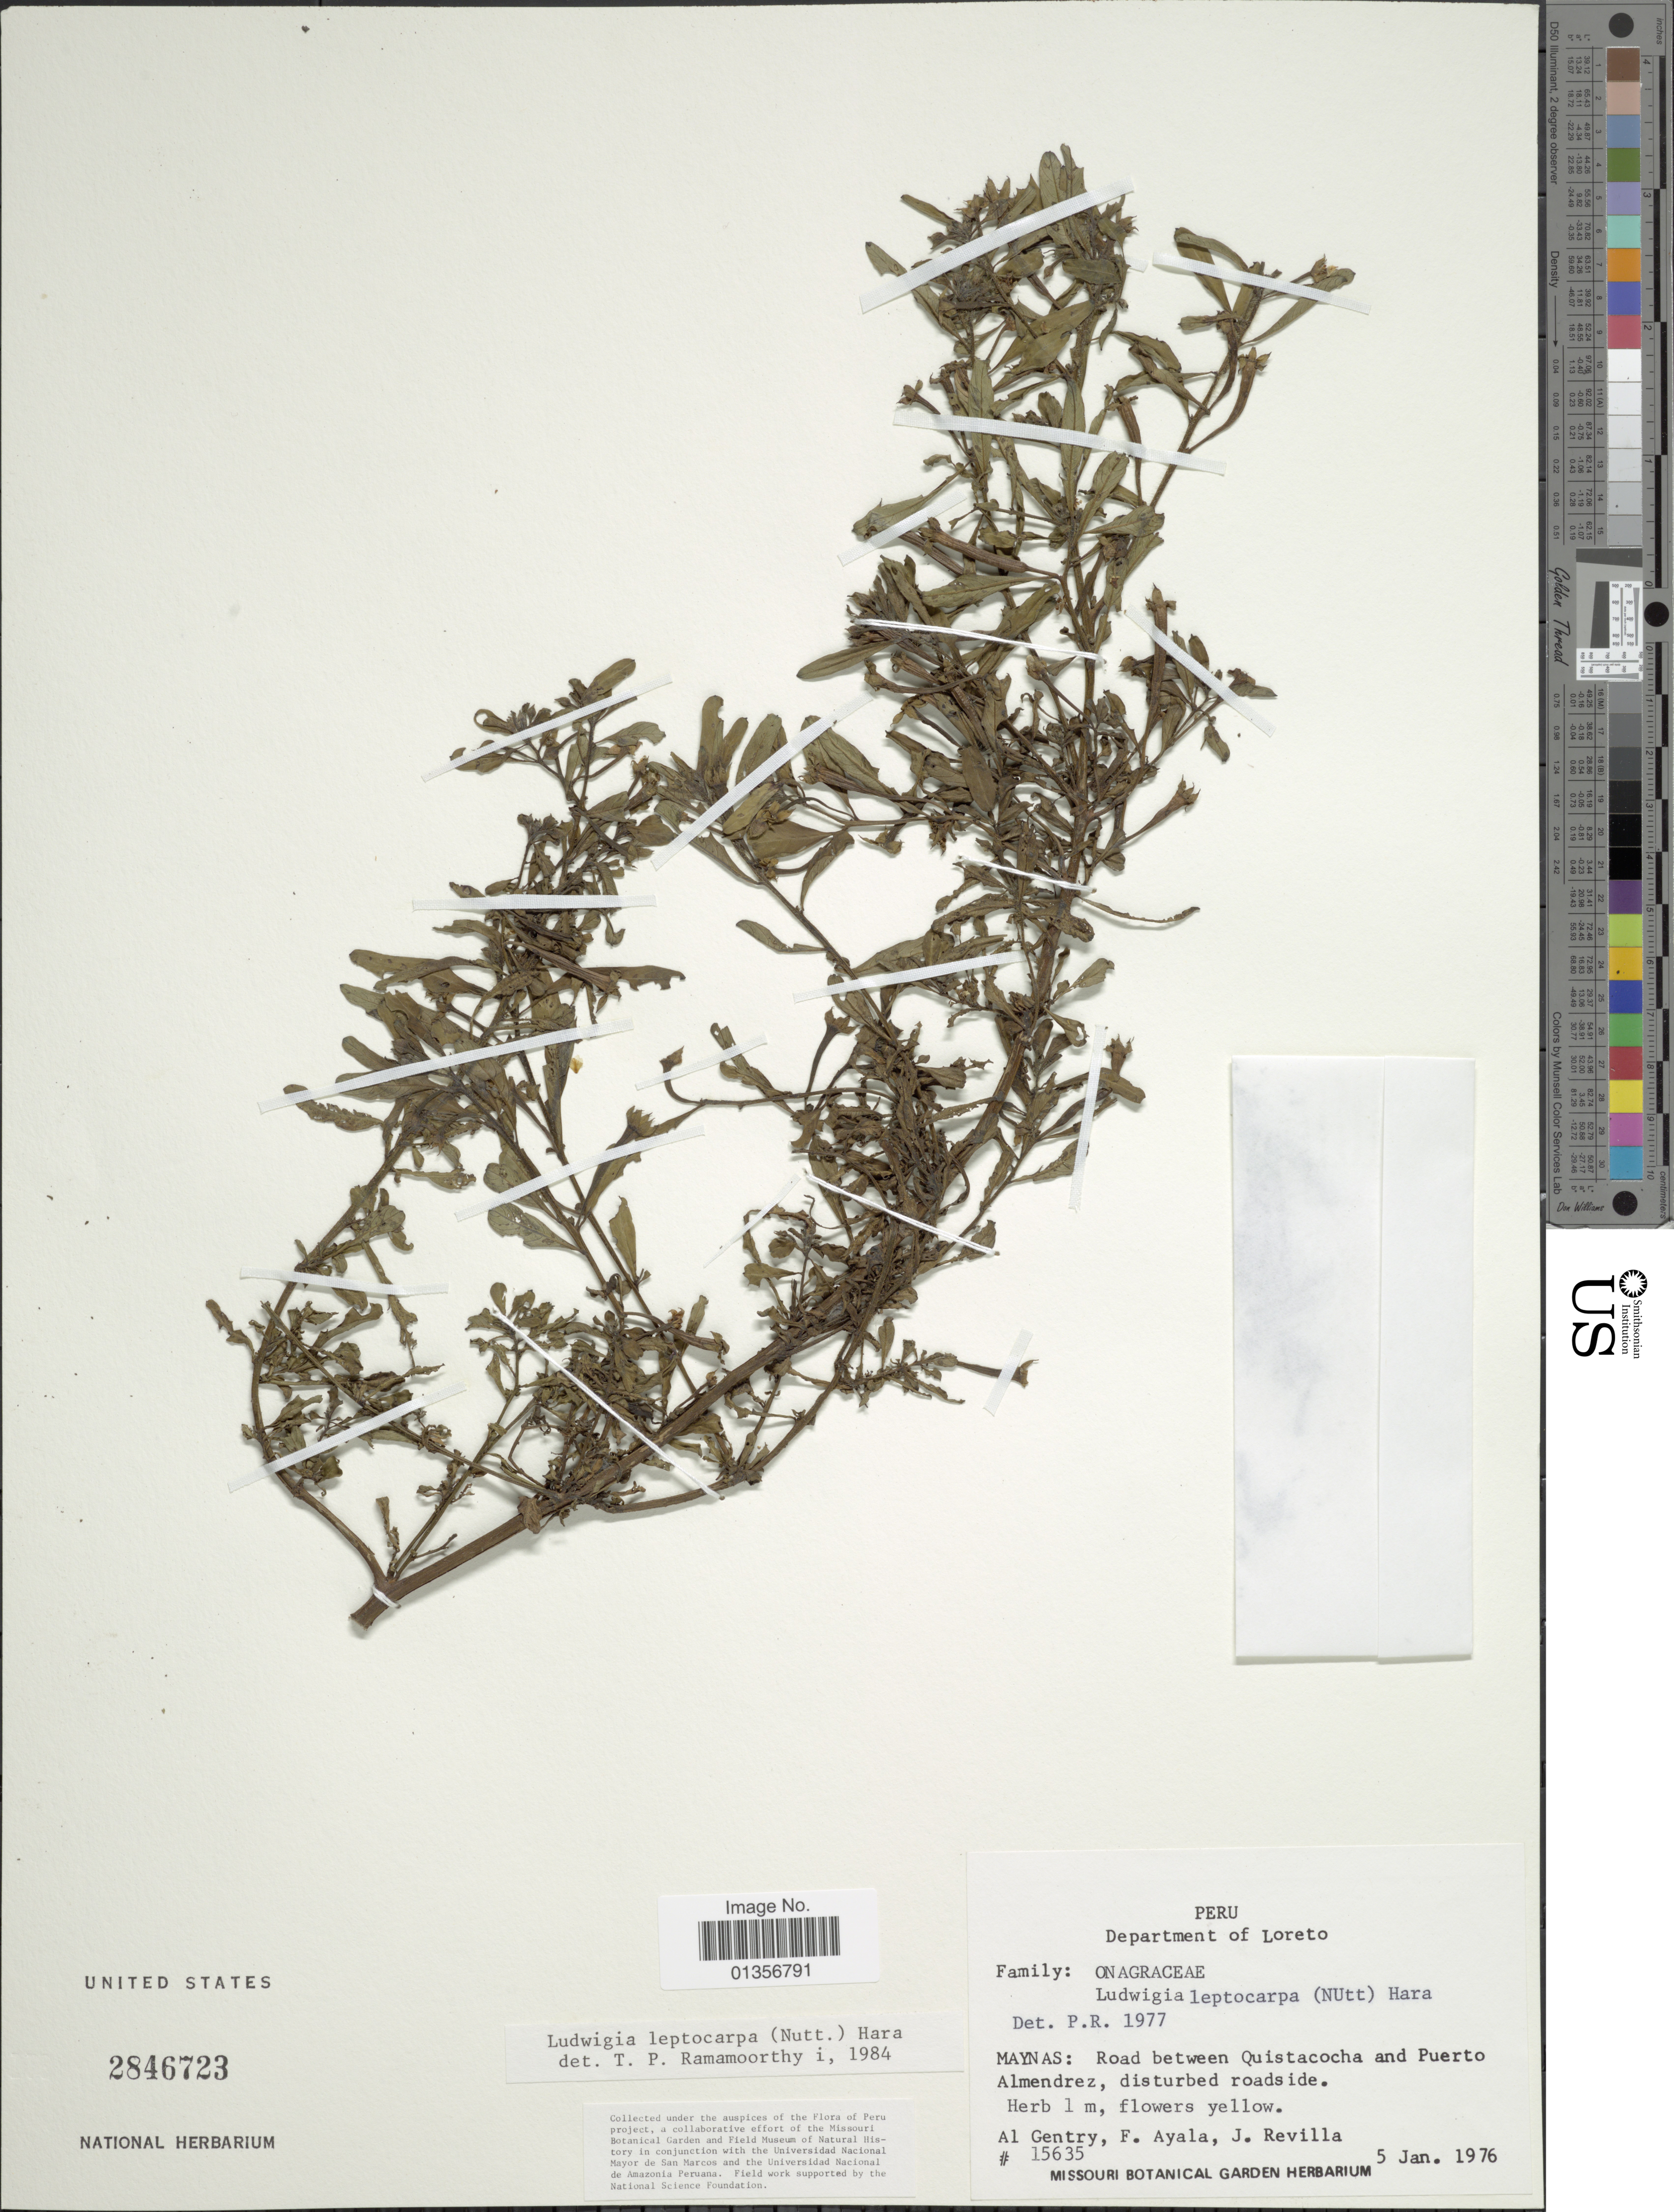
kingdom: Plantae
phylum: Tracheophyta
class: Magnoliopsida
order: Myrtales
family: Onagraceae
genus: Ludwigia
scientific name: Ludwigia leptocarpa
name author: (Nutt.) H. Hara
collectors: A. H. Gentry, F. Ayala & J. Revilla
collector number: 15635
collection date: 1976-01-05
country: Peru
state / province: Loreto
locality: Maynas: Road between Quistacocha and Puerto Amlendrez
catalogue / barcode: US 2846723